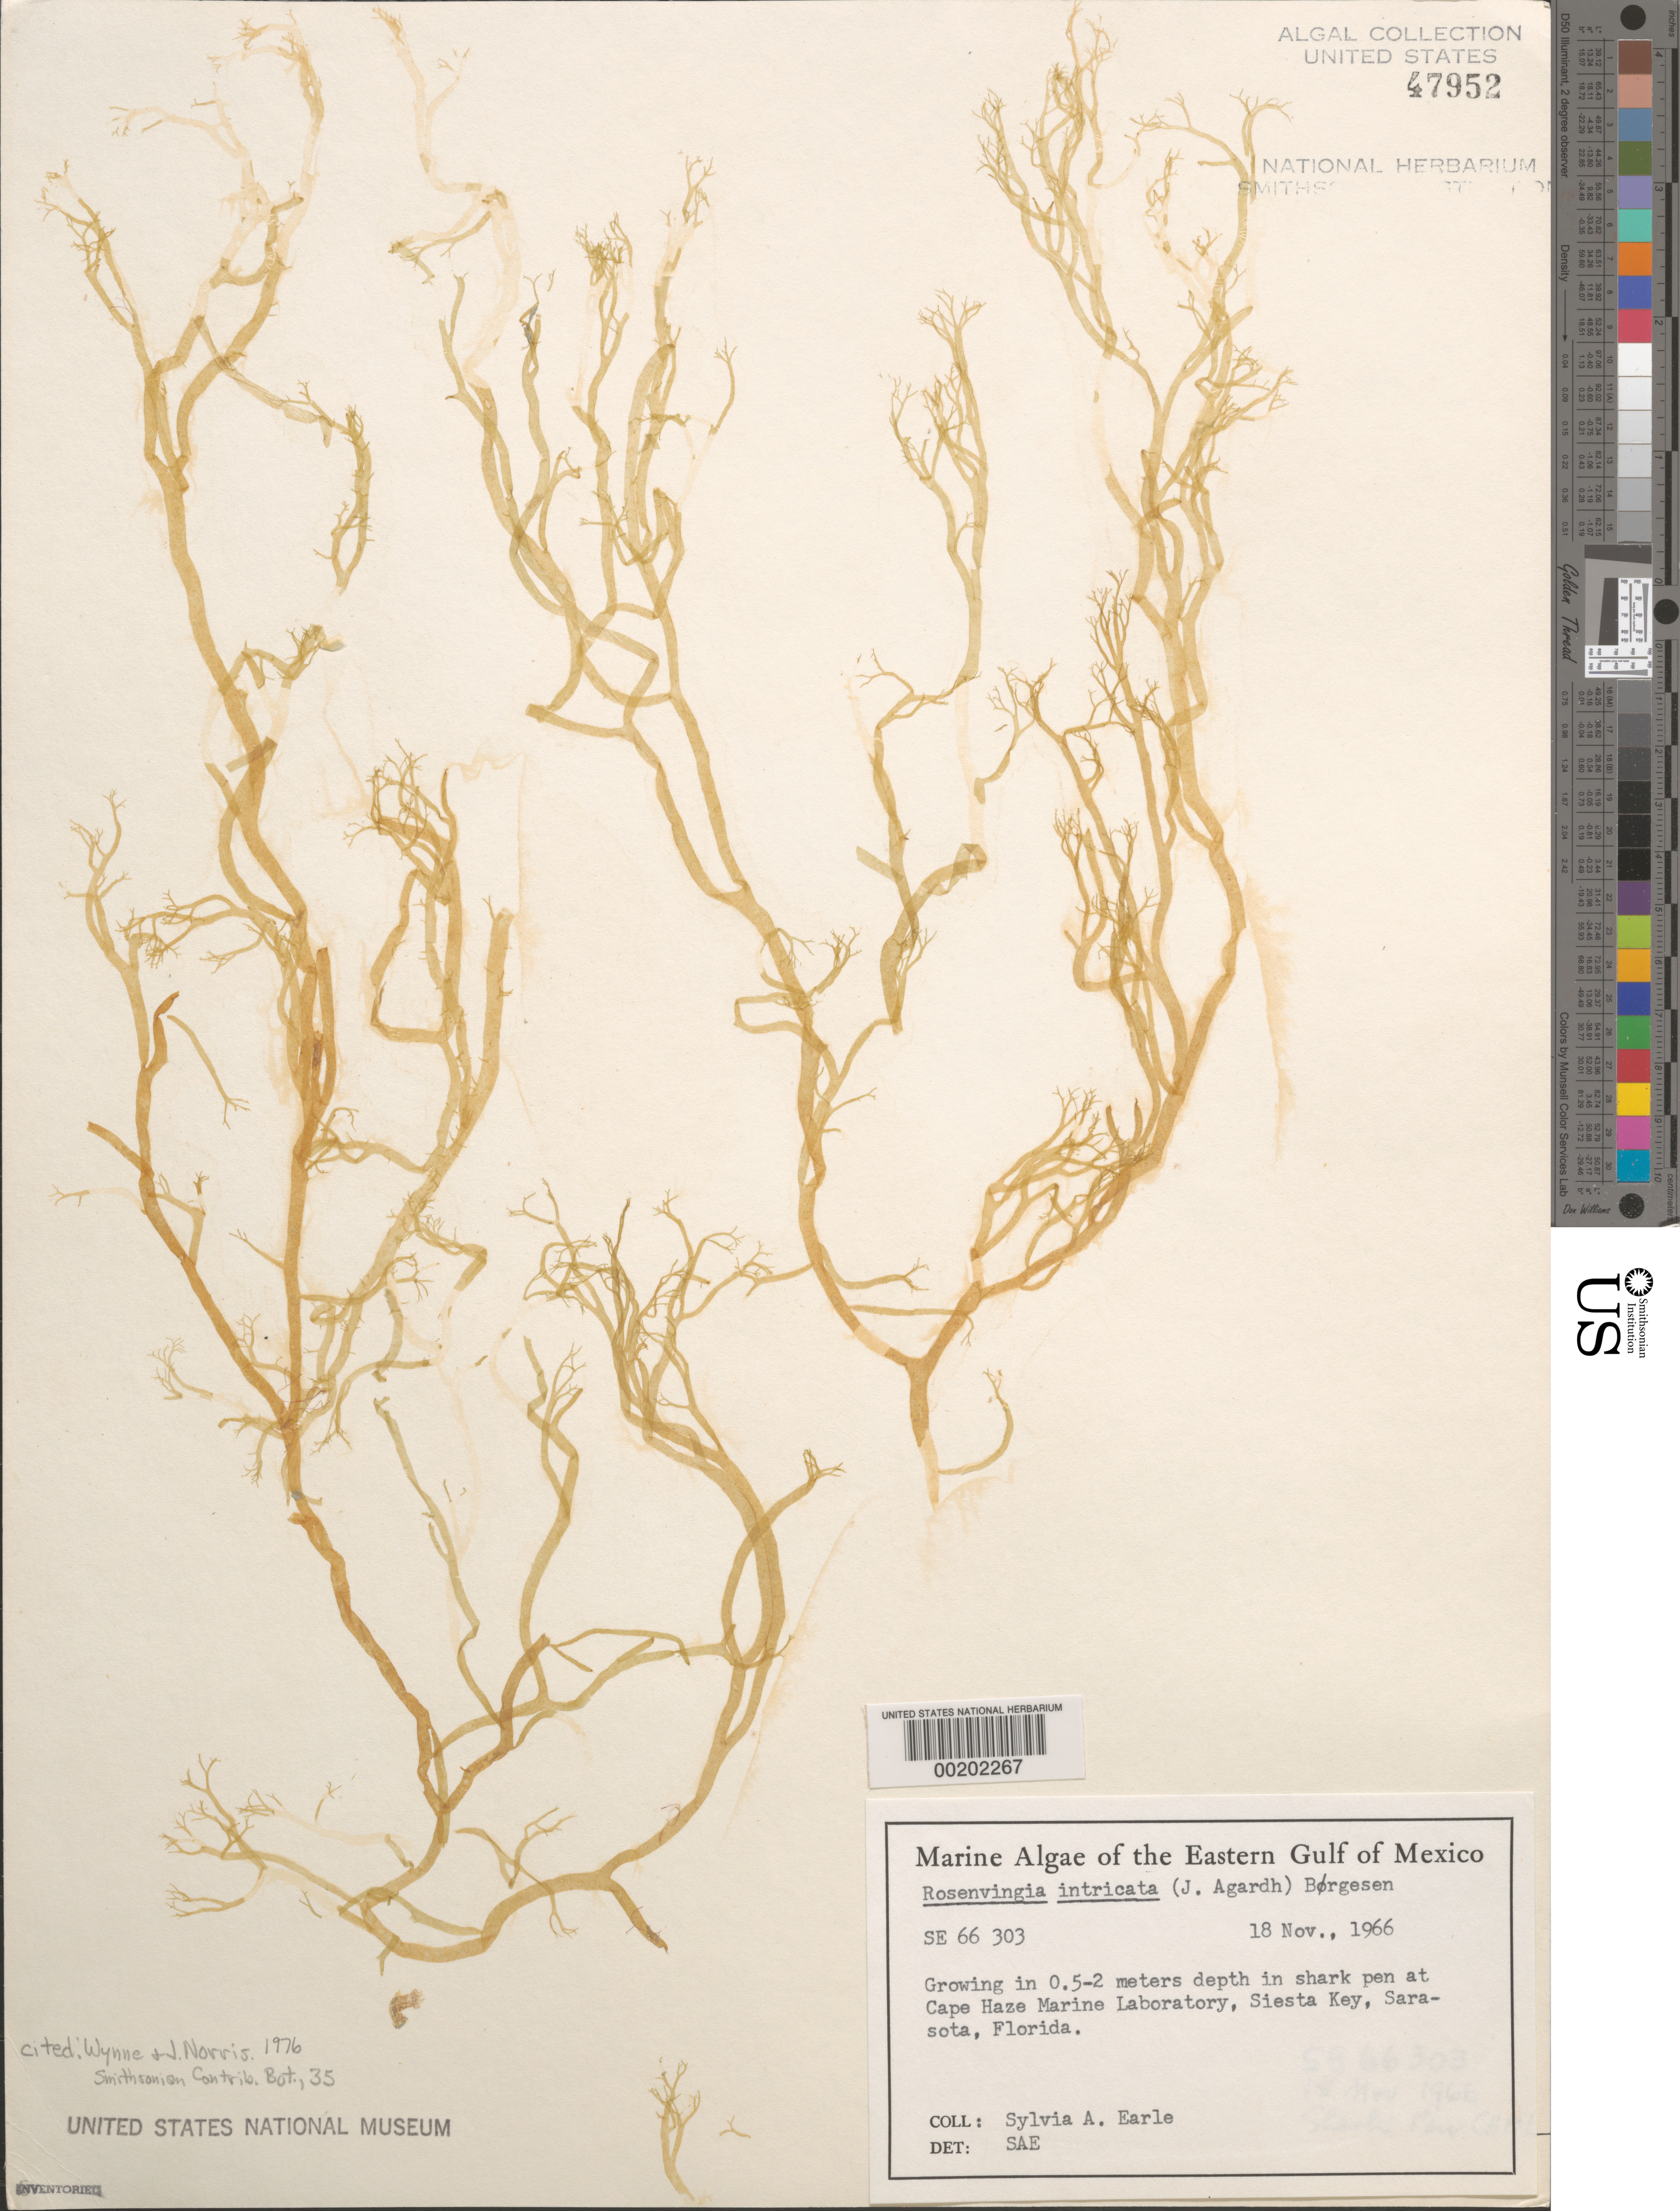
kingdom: Chromista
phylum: Ochrophyta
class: Phaeophyceae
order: Scytosiphonales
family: Scytosiphonaceae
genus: Rosenvingea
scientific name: Rosenvingea endiviifolia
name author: (Martius) M.J. Wynne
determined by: Algae name updating Project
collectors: S. A. Earle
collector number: Se 66303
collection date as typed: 18 Nov 1966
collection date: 1966-11-18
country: United States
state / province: Florida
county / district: Sarasota County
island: Siesta Key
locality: Cape Haze Marine Laboratory, Sarasota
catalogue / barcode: US 47952